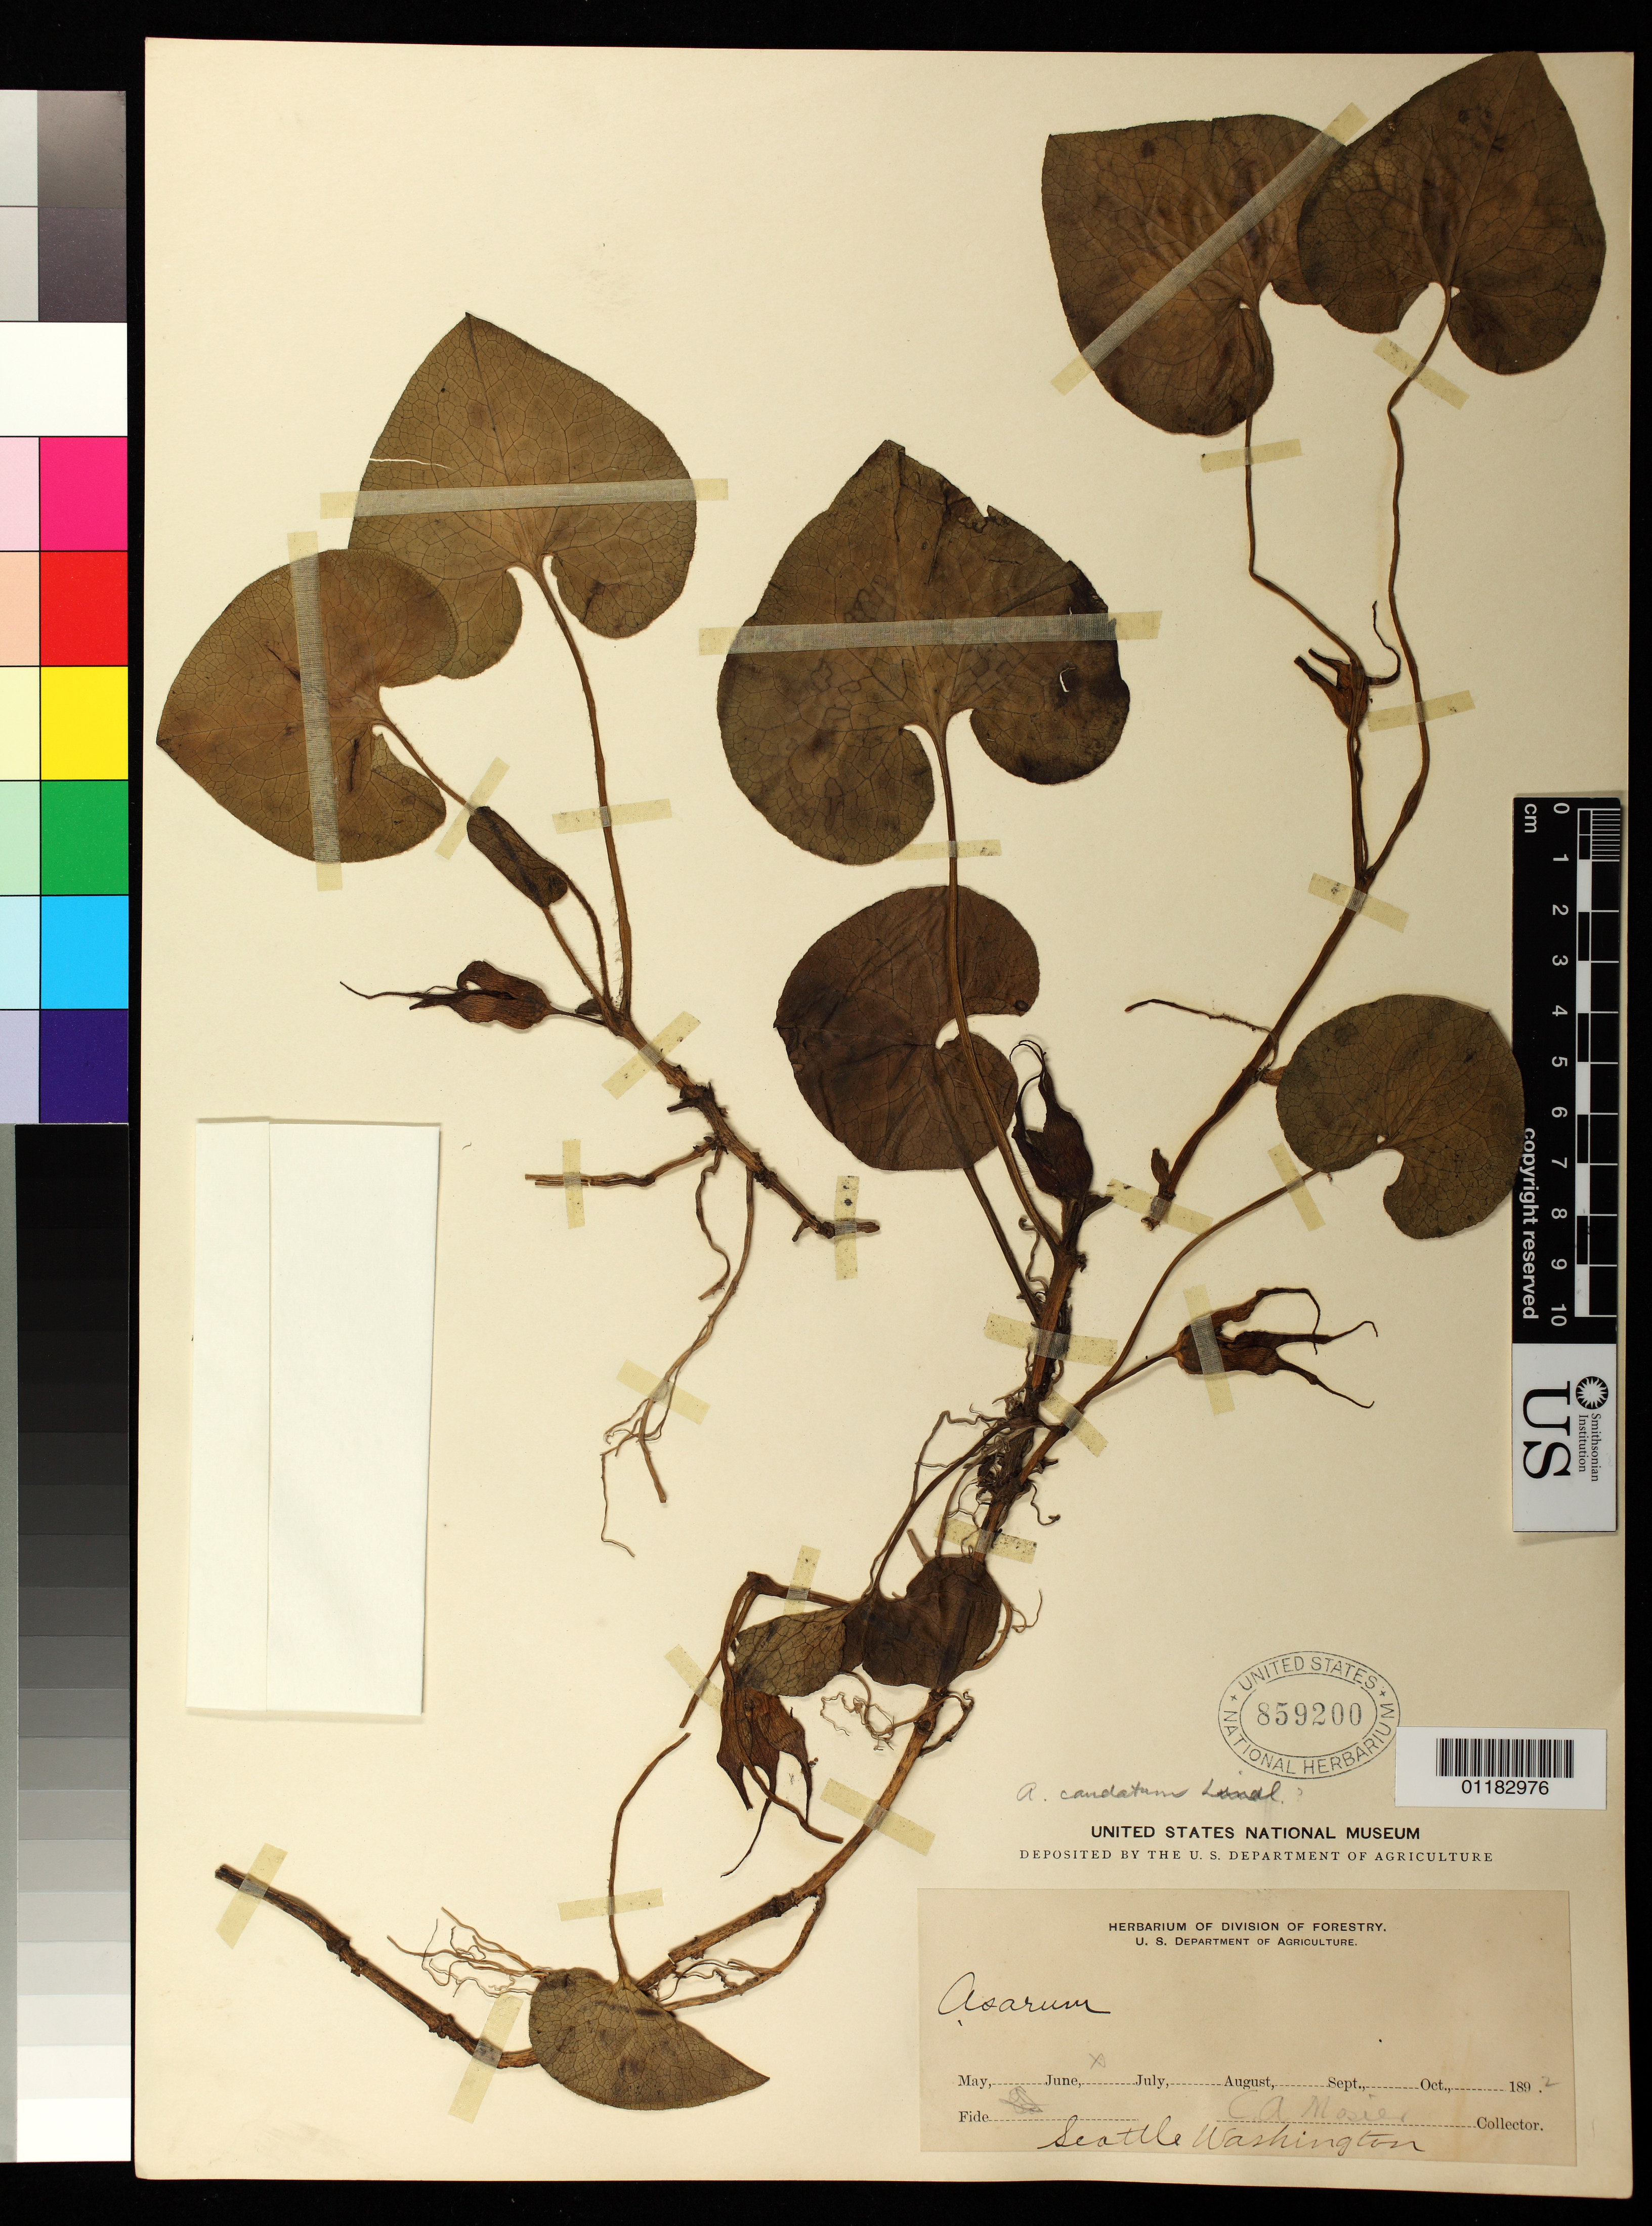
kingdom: Plantae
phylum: Tracheophyta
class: Magnoliopsida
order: Piperales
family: Aristolochiaceae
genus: Asarum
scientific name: Asarum canadense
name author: L.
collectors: C. A. Mosier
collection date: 1892-05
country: United States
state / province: Washington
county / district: King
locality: Seattle, King County.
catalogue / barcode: US 859200